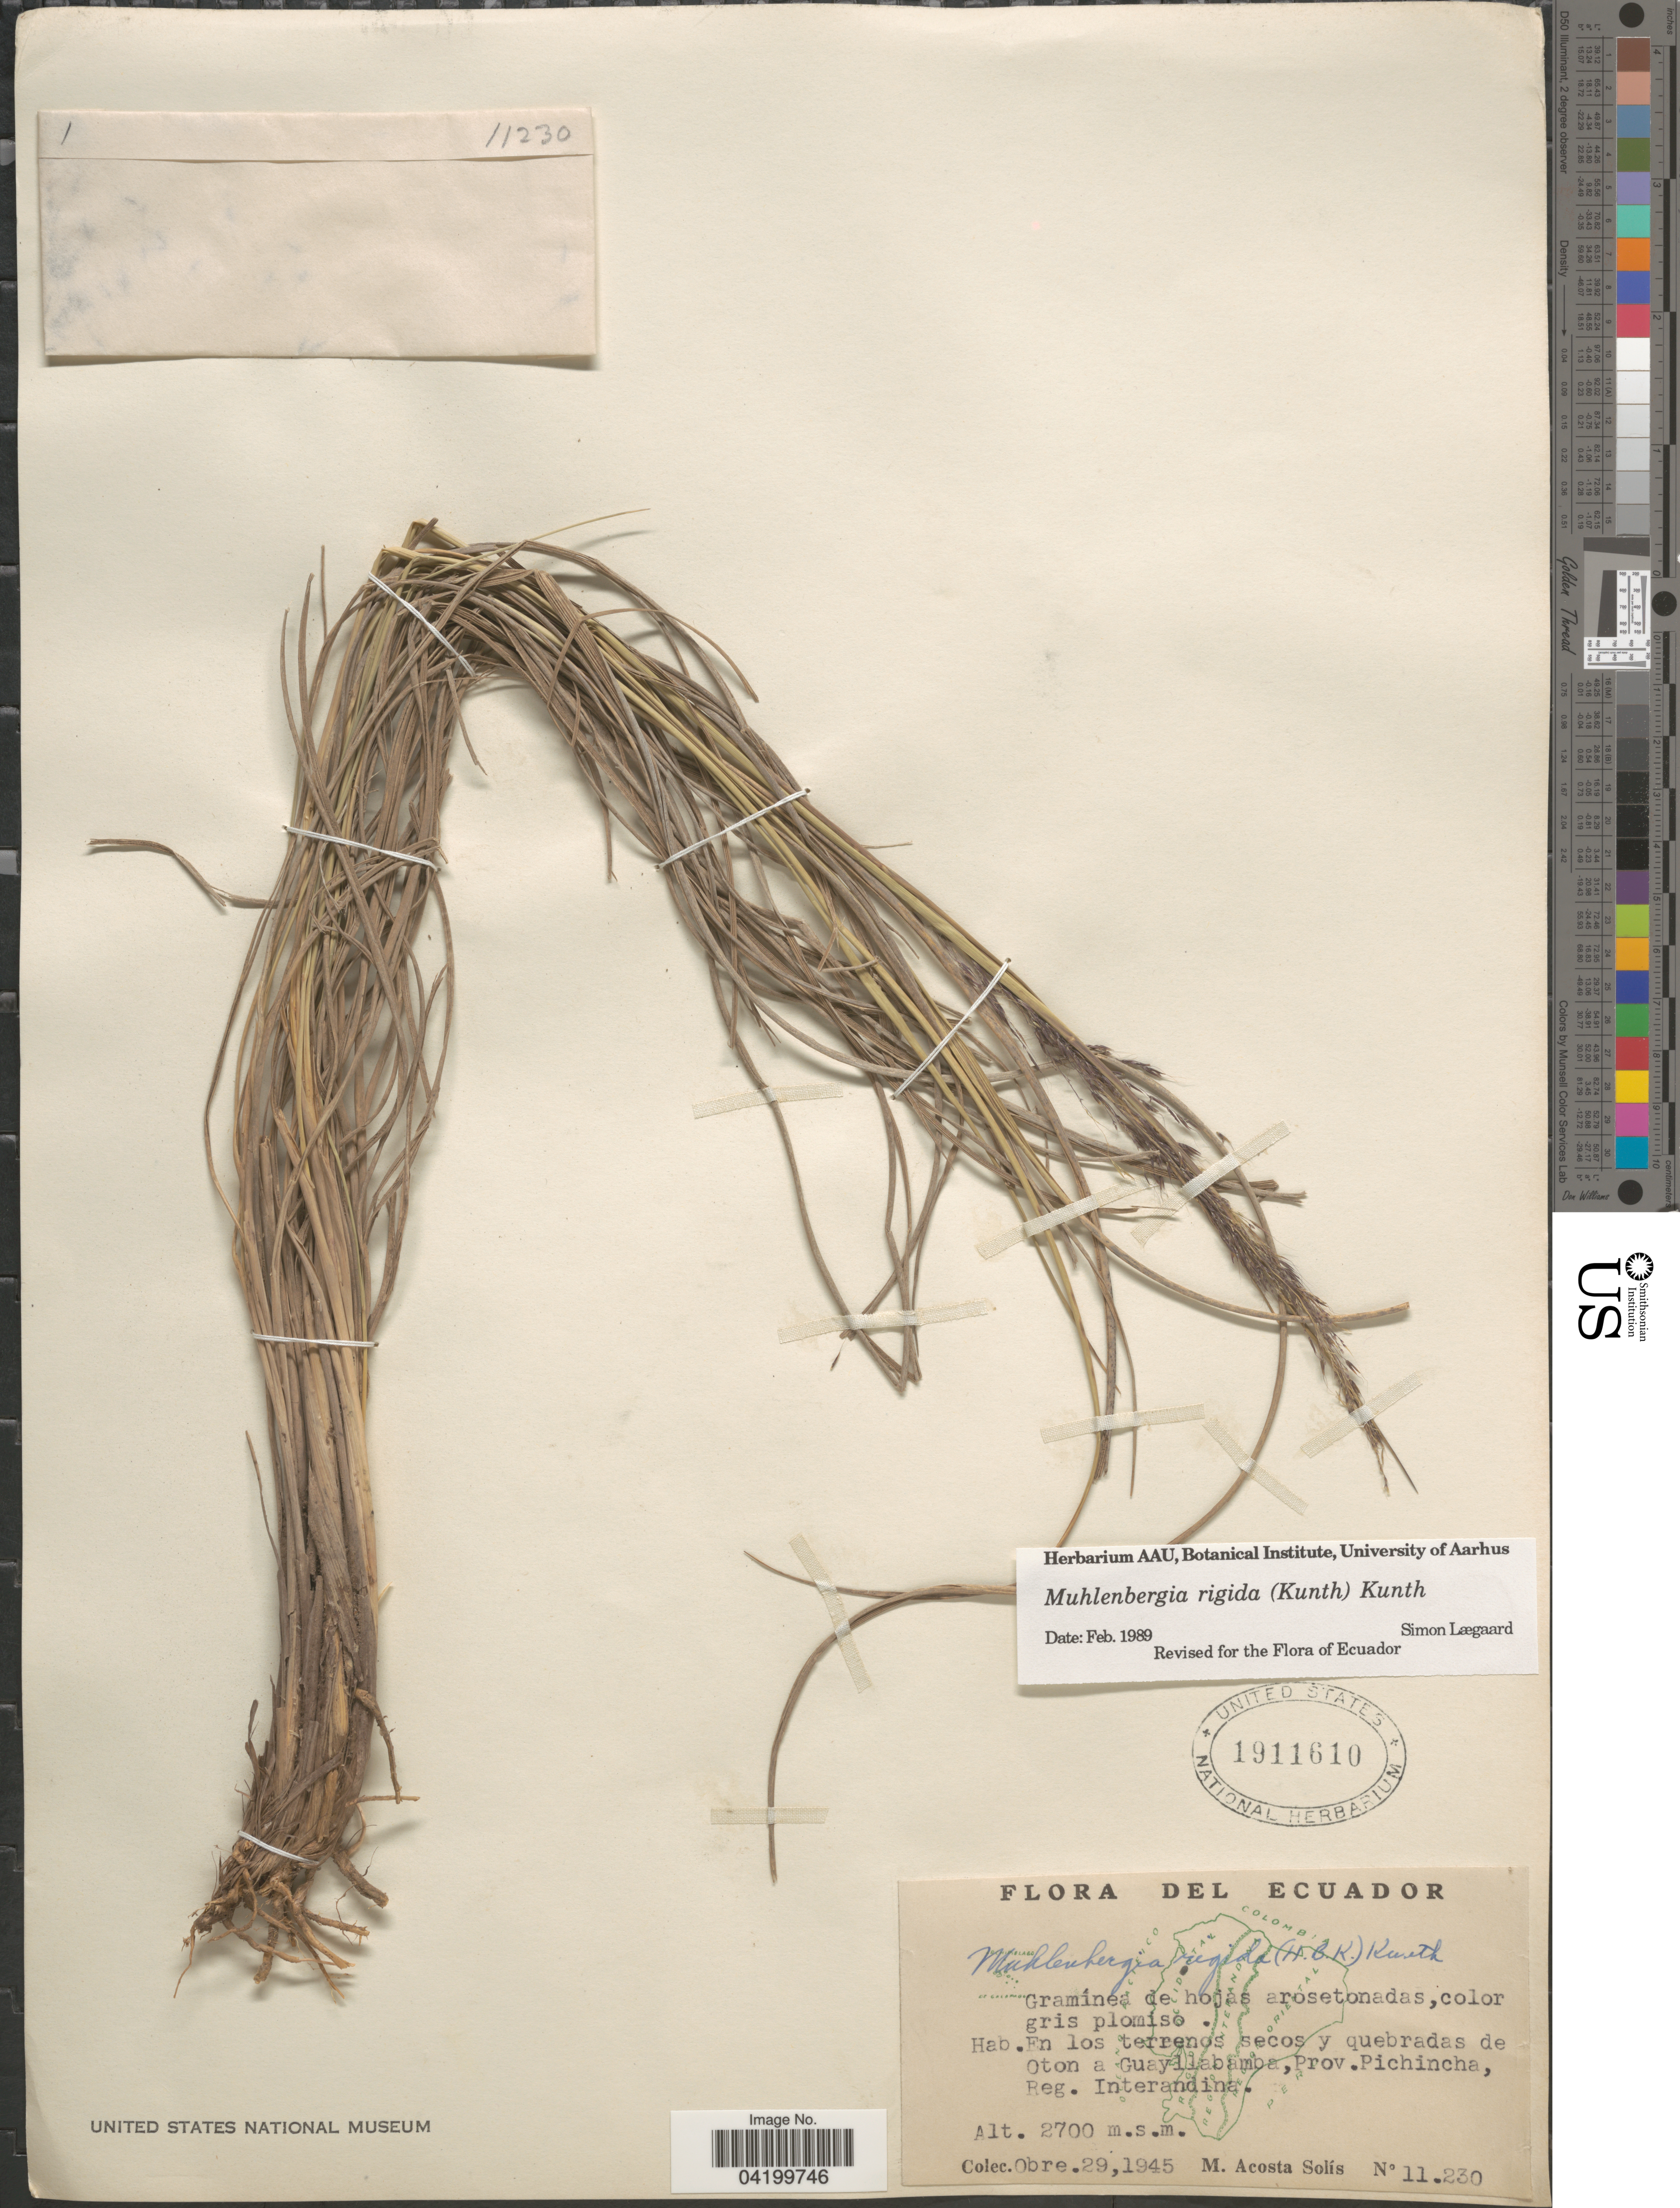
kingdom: Plantae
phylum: Tracheophyta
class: Liliopsida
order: Poales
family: Poaceae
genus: Muhlenbergia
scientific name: Muhlenbergia rigida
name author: (Kunth) Kunth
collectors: M. Acosta Solis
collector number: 11230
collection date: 1945-10-29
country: Ecuador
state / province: Pichincha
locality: En los terrenos secos y quebradas de Oton a Guayllabamba, Reg. Interandina.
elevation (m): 2700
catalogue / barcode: US 1911610